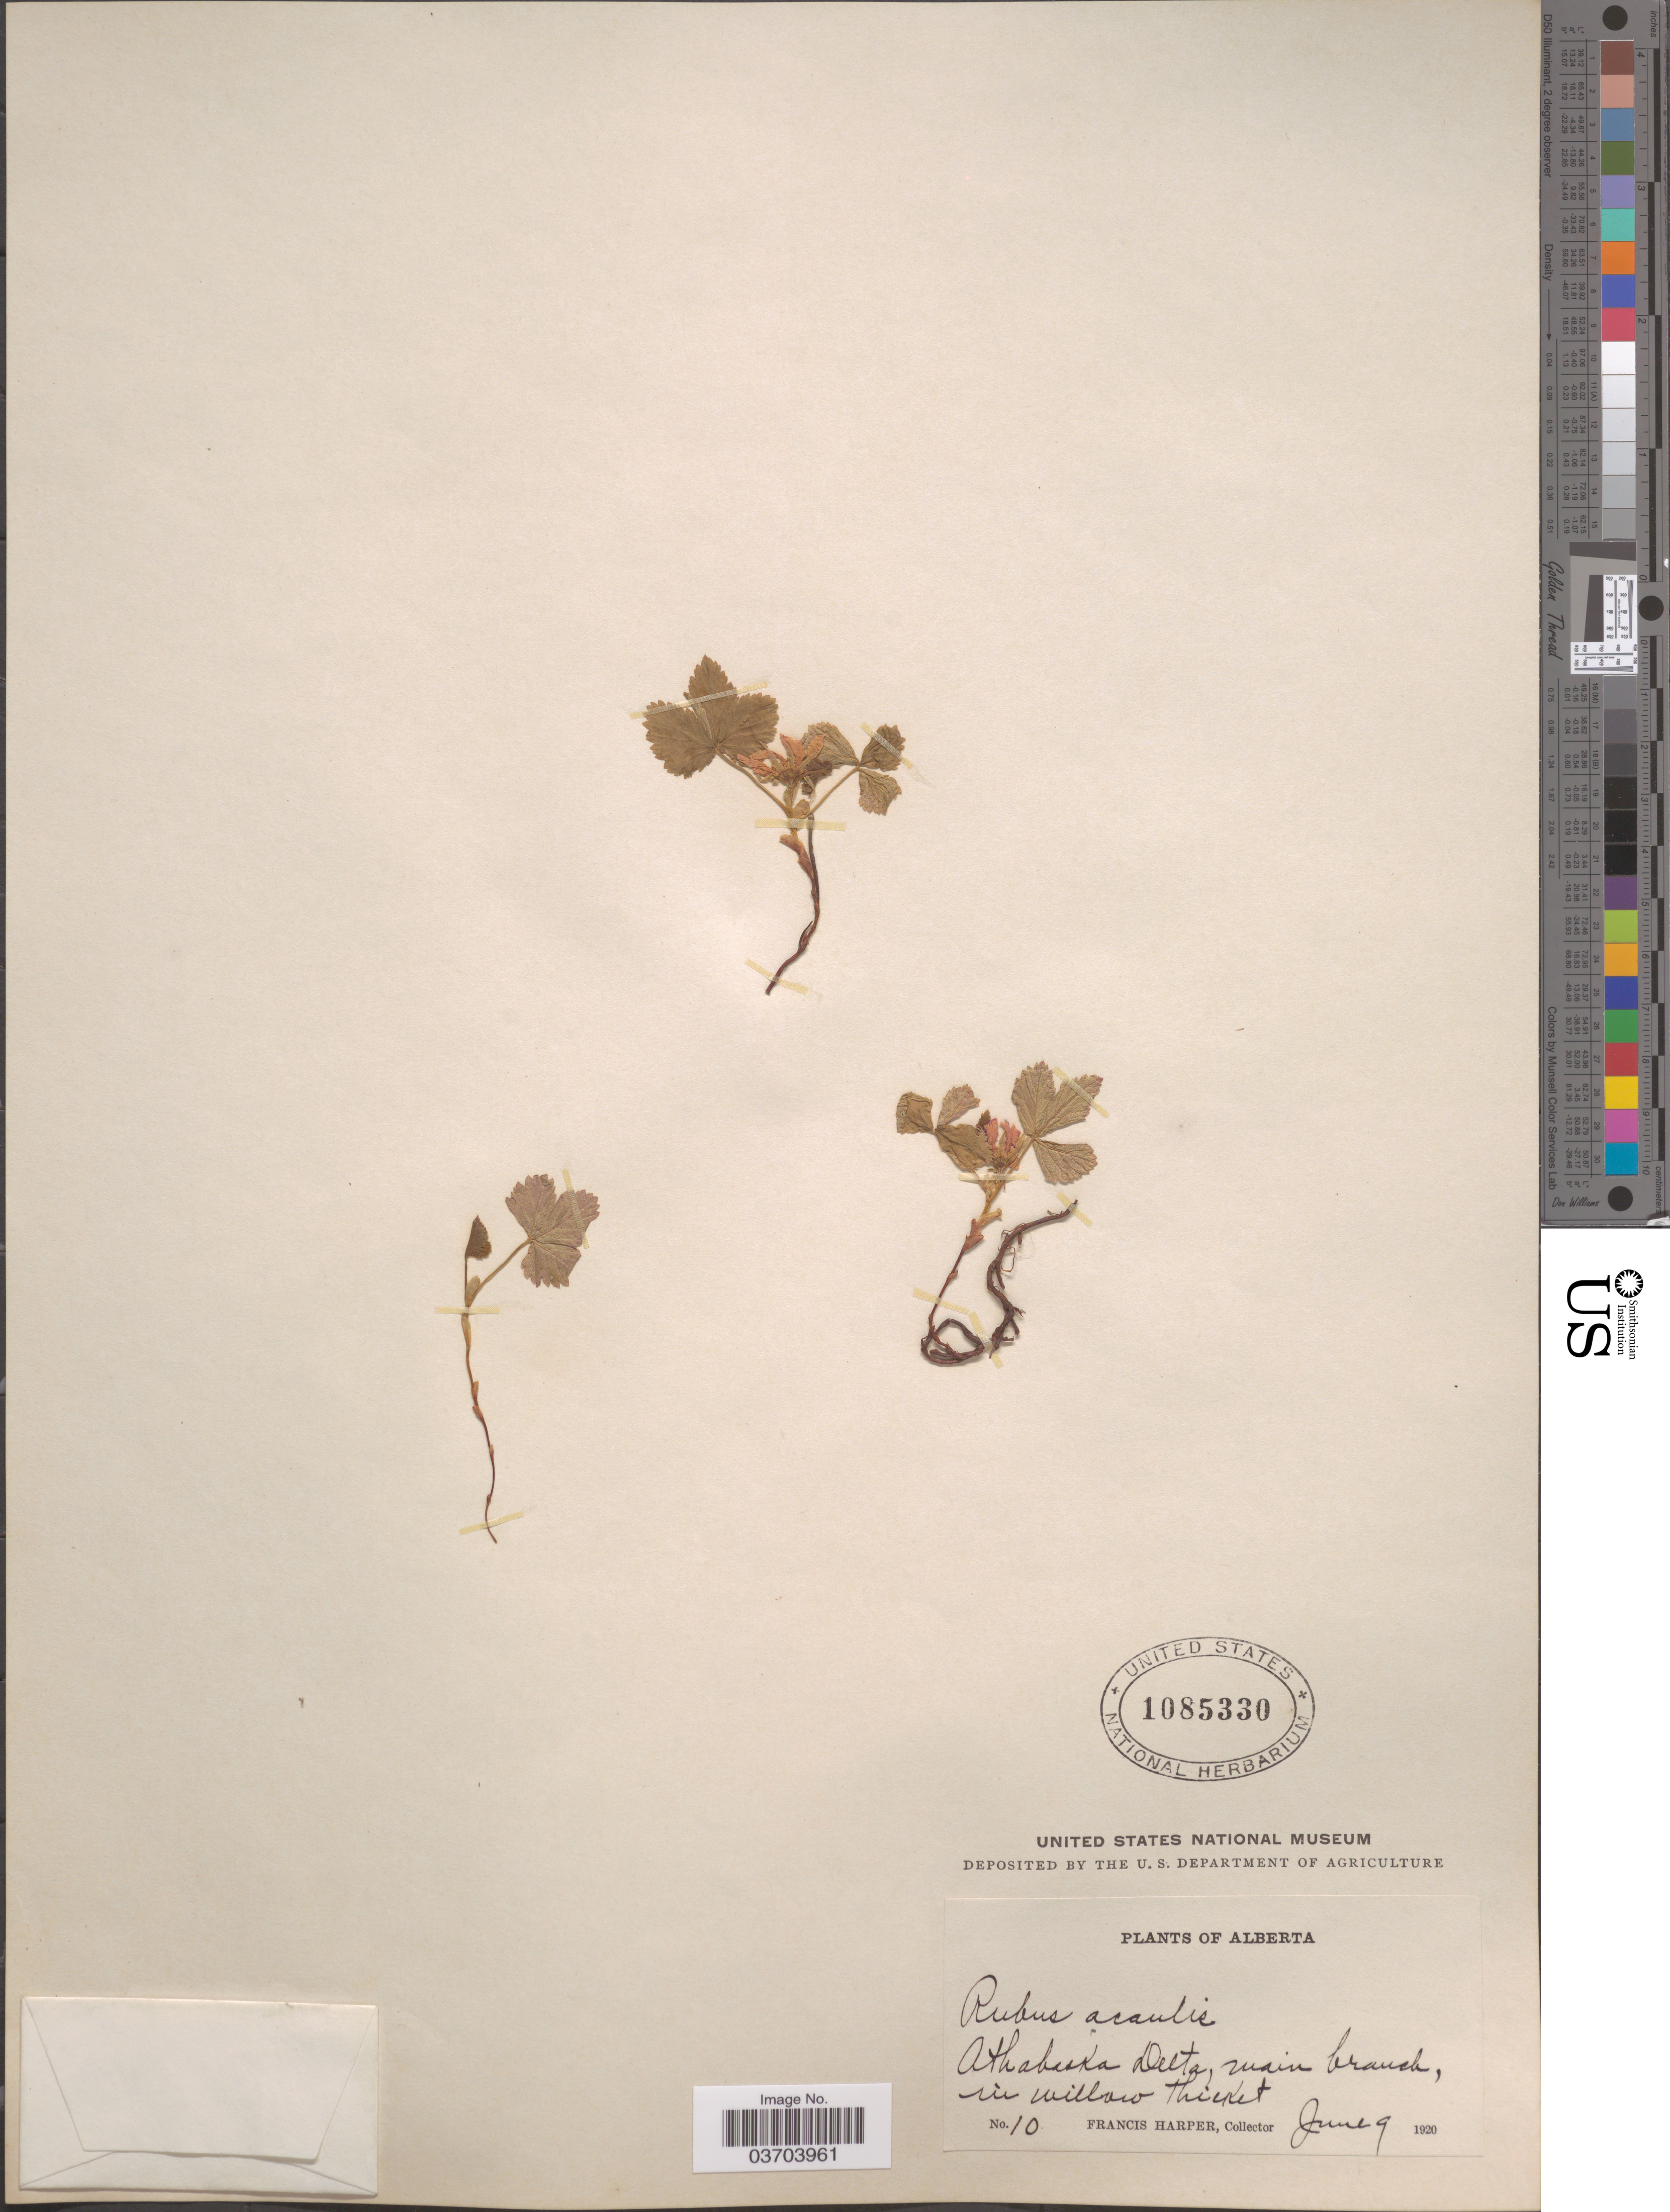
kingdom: Plantae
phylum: Tracheophyta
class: Magnoliopsida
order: Rosales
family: Rosaceae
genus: Rubus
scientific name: Rubus acaulis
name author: Michx.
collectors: F. Harper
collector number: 10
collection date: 1920-06-09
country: Canada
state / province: Alberta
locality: Athabaska Delta, main branch.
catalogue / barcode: US 1085330